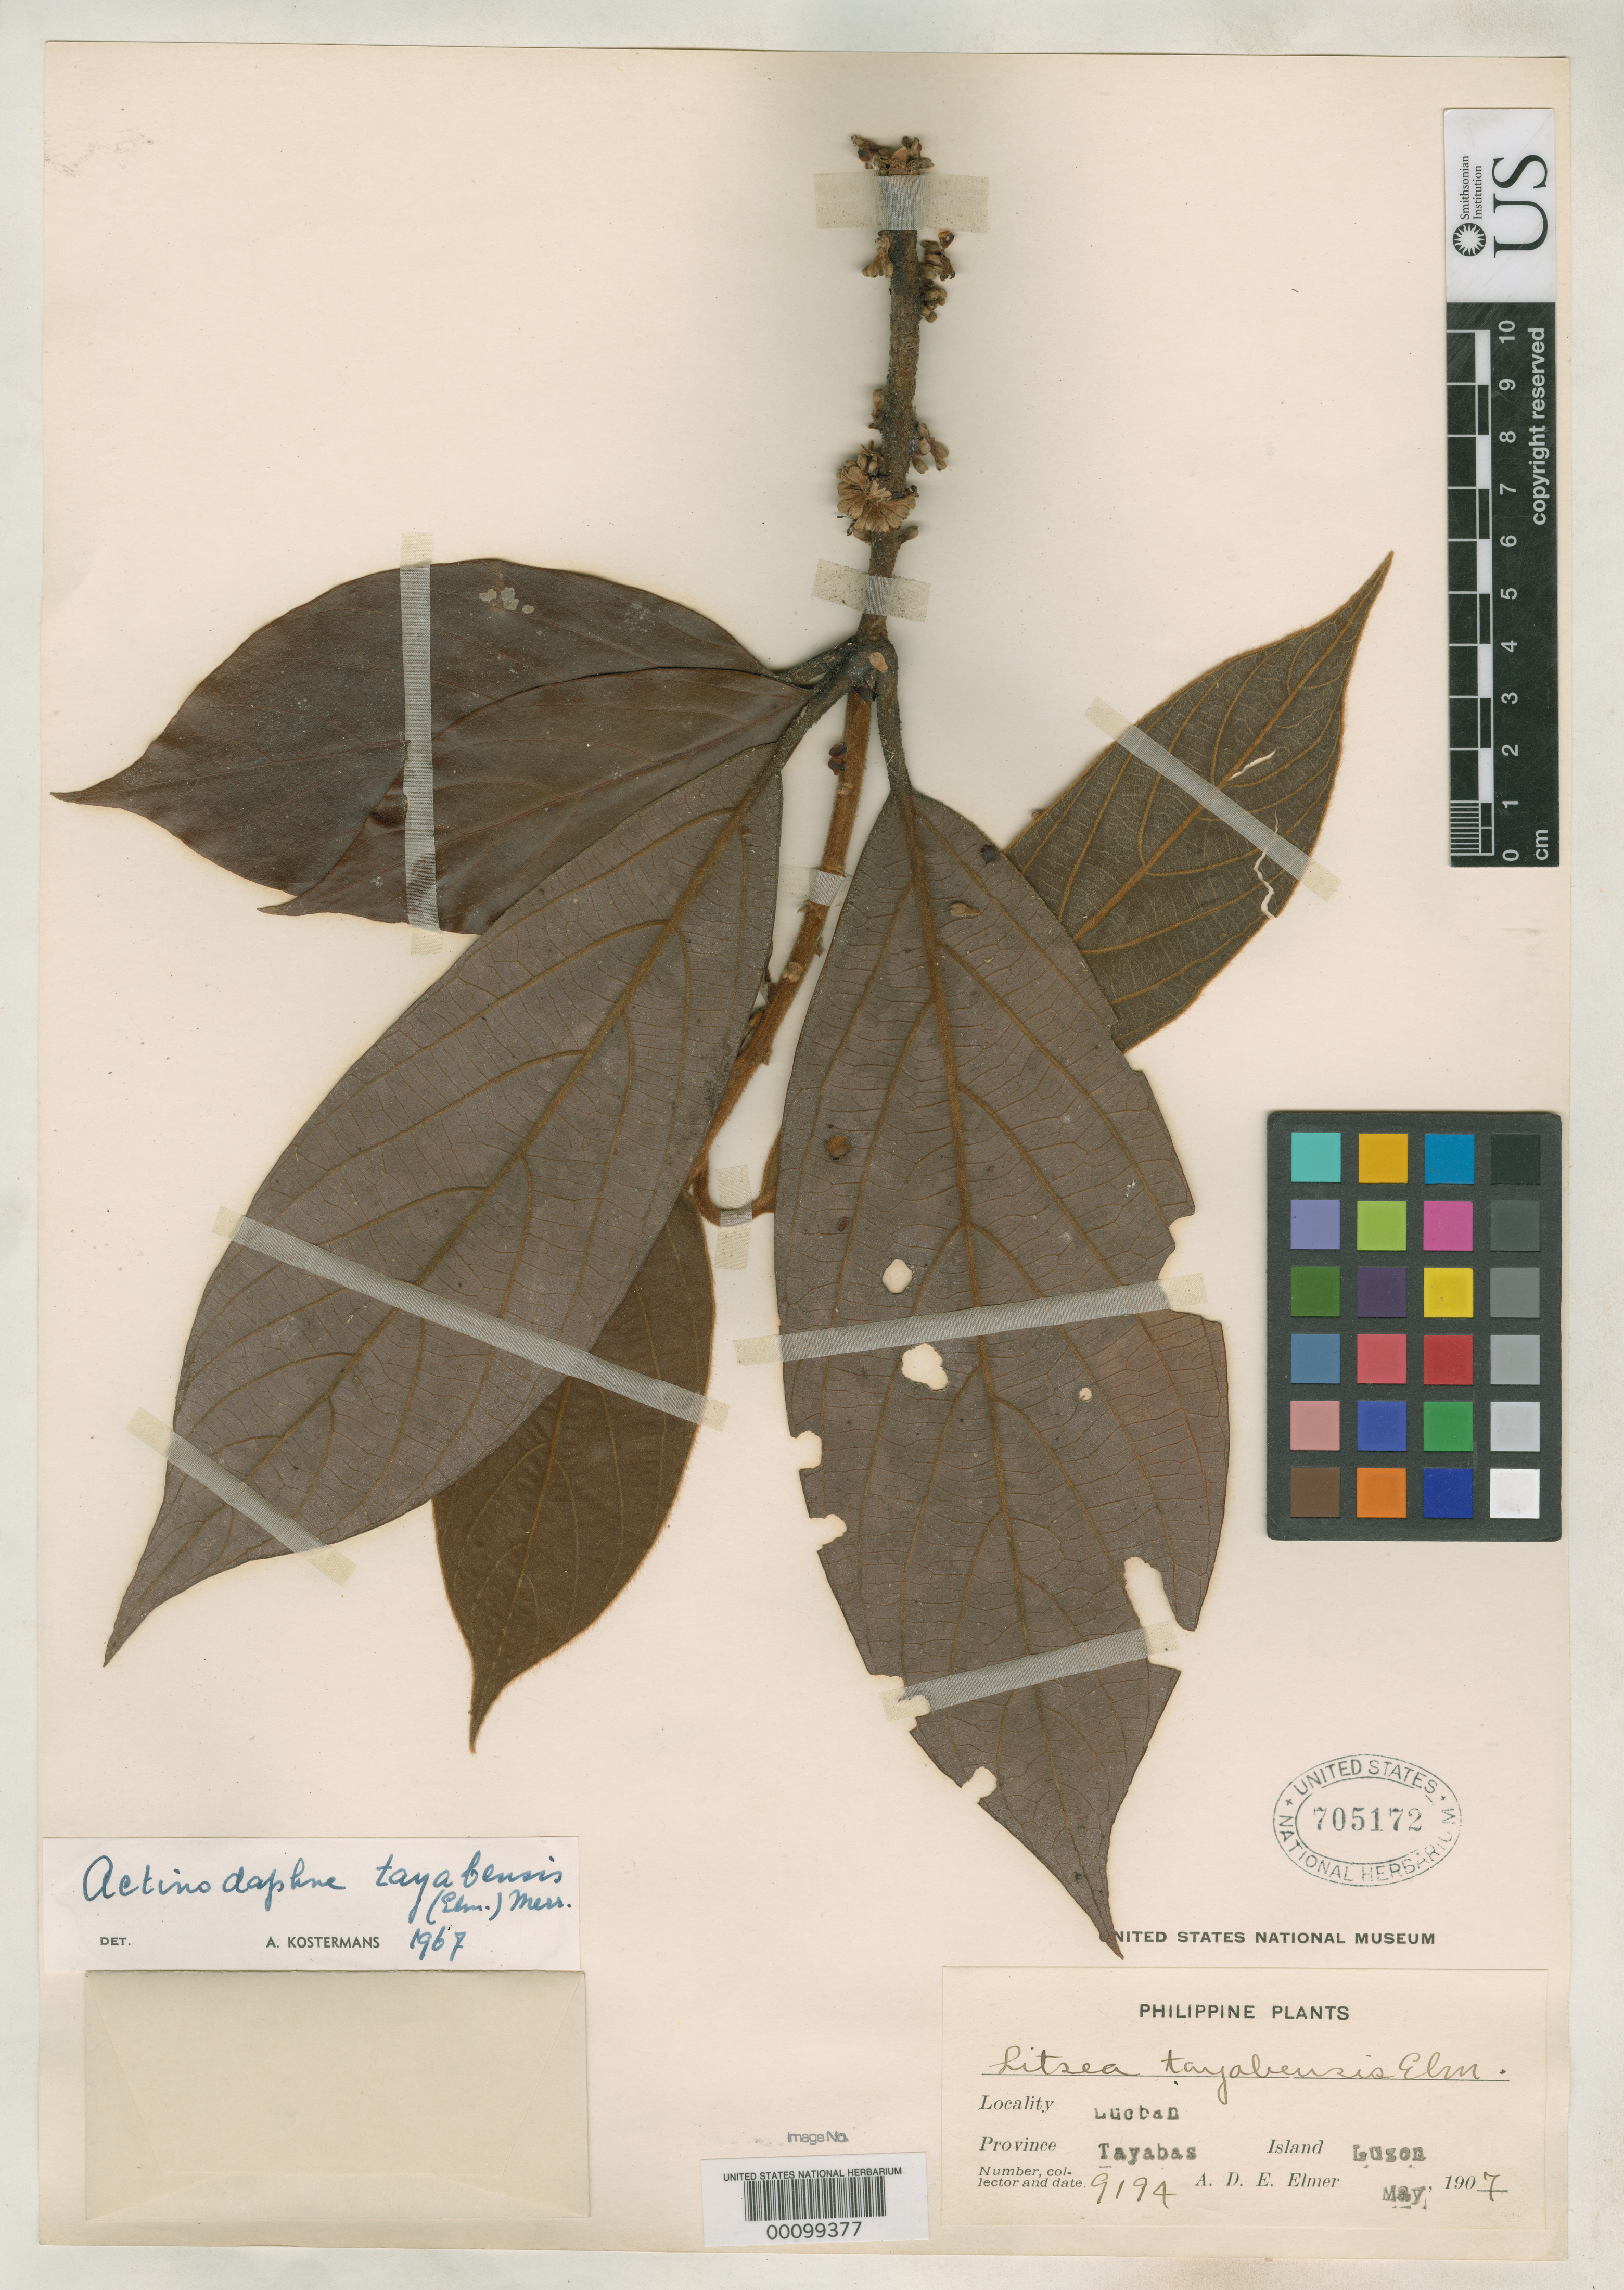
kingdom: Plantae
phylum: Tracheophyta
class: Magnoliopsida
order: Laurales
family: Lauraceae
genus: Litsea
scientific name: Litsea tayabensis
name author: Elmer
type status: Isotype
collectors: A. D. E. Elmer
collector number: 9194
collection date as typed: May 1907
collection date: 1907-05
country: Philippines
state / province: Calabarzon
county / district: Quezon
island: Luzon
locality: Lucban, Province of Tayabas, Luzon.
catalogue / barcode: US 705172